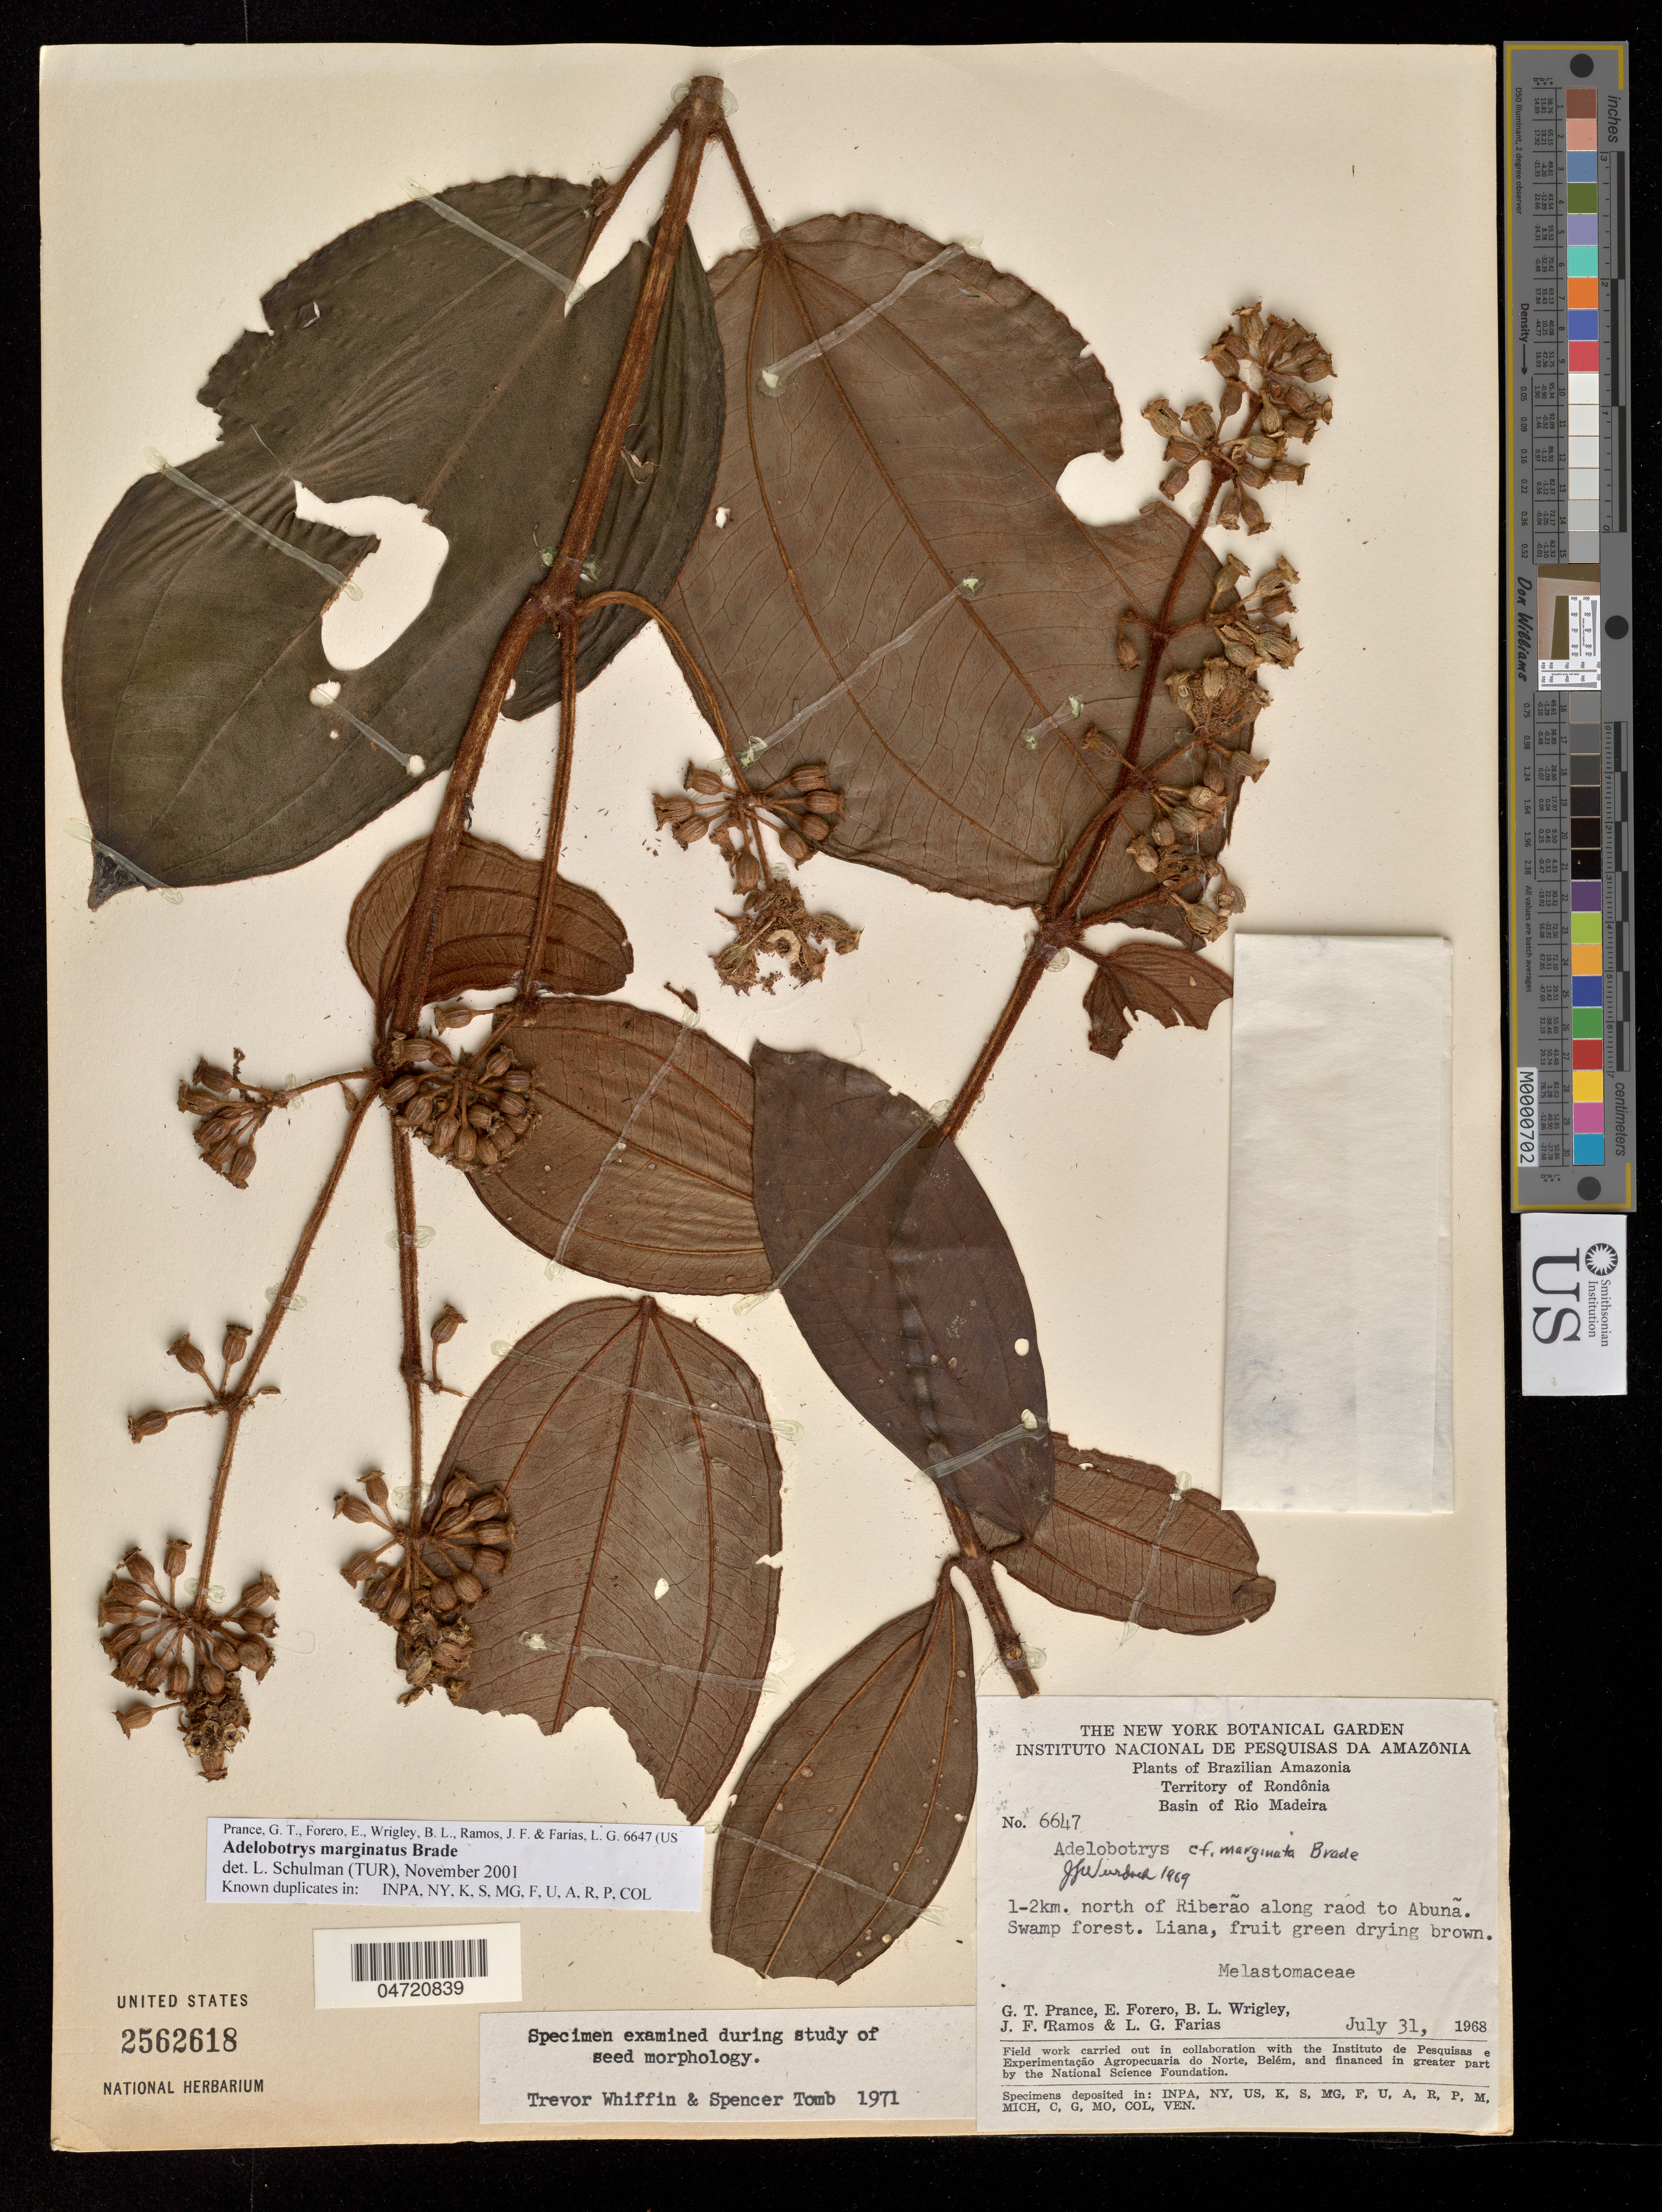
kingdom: Plantae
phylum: Tracheophyta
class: Magnoliopsida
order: Myrtales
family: Melastomataceae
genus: Adelobotrys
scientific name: Adelobotrys marginatus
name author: Brade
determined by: Schulman, Leif, (TUR), University of Turku (FINLAND)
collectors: G. T. Prance, E. Forero, B. L. Wrigley, J. F. Ramos & L. G. Farias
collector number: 6647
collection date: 1968-07-31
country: Brazil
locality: Basin of Rio Madeira. 1-2 Km north of Riberão, road to Abunã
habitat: Swamp forest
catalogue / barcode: US 2562618